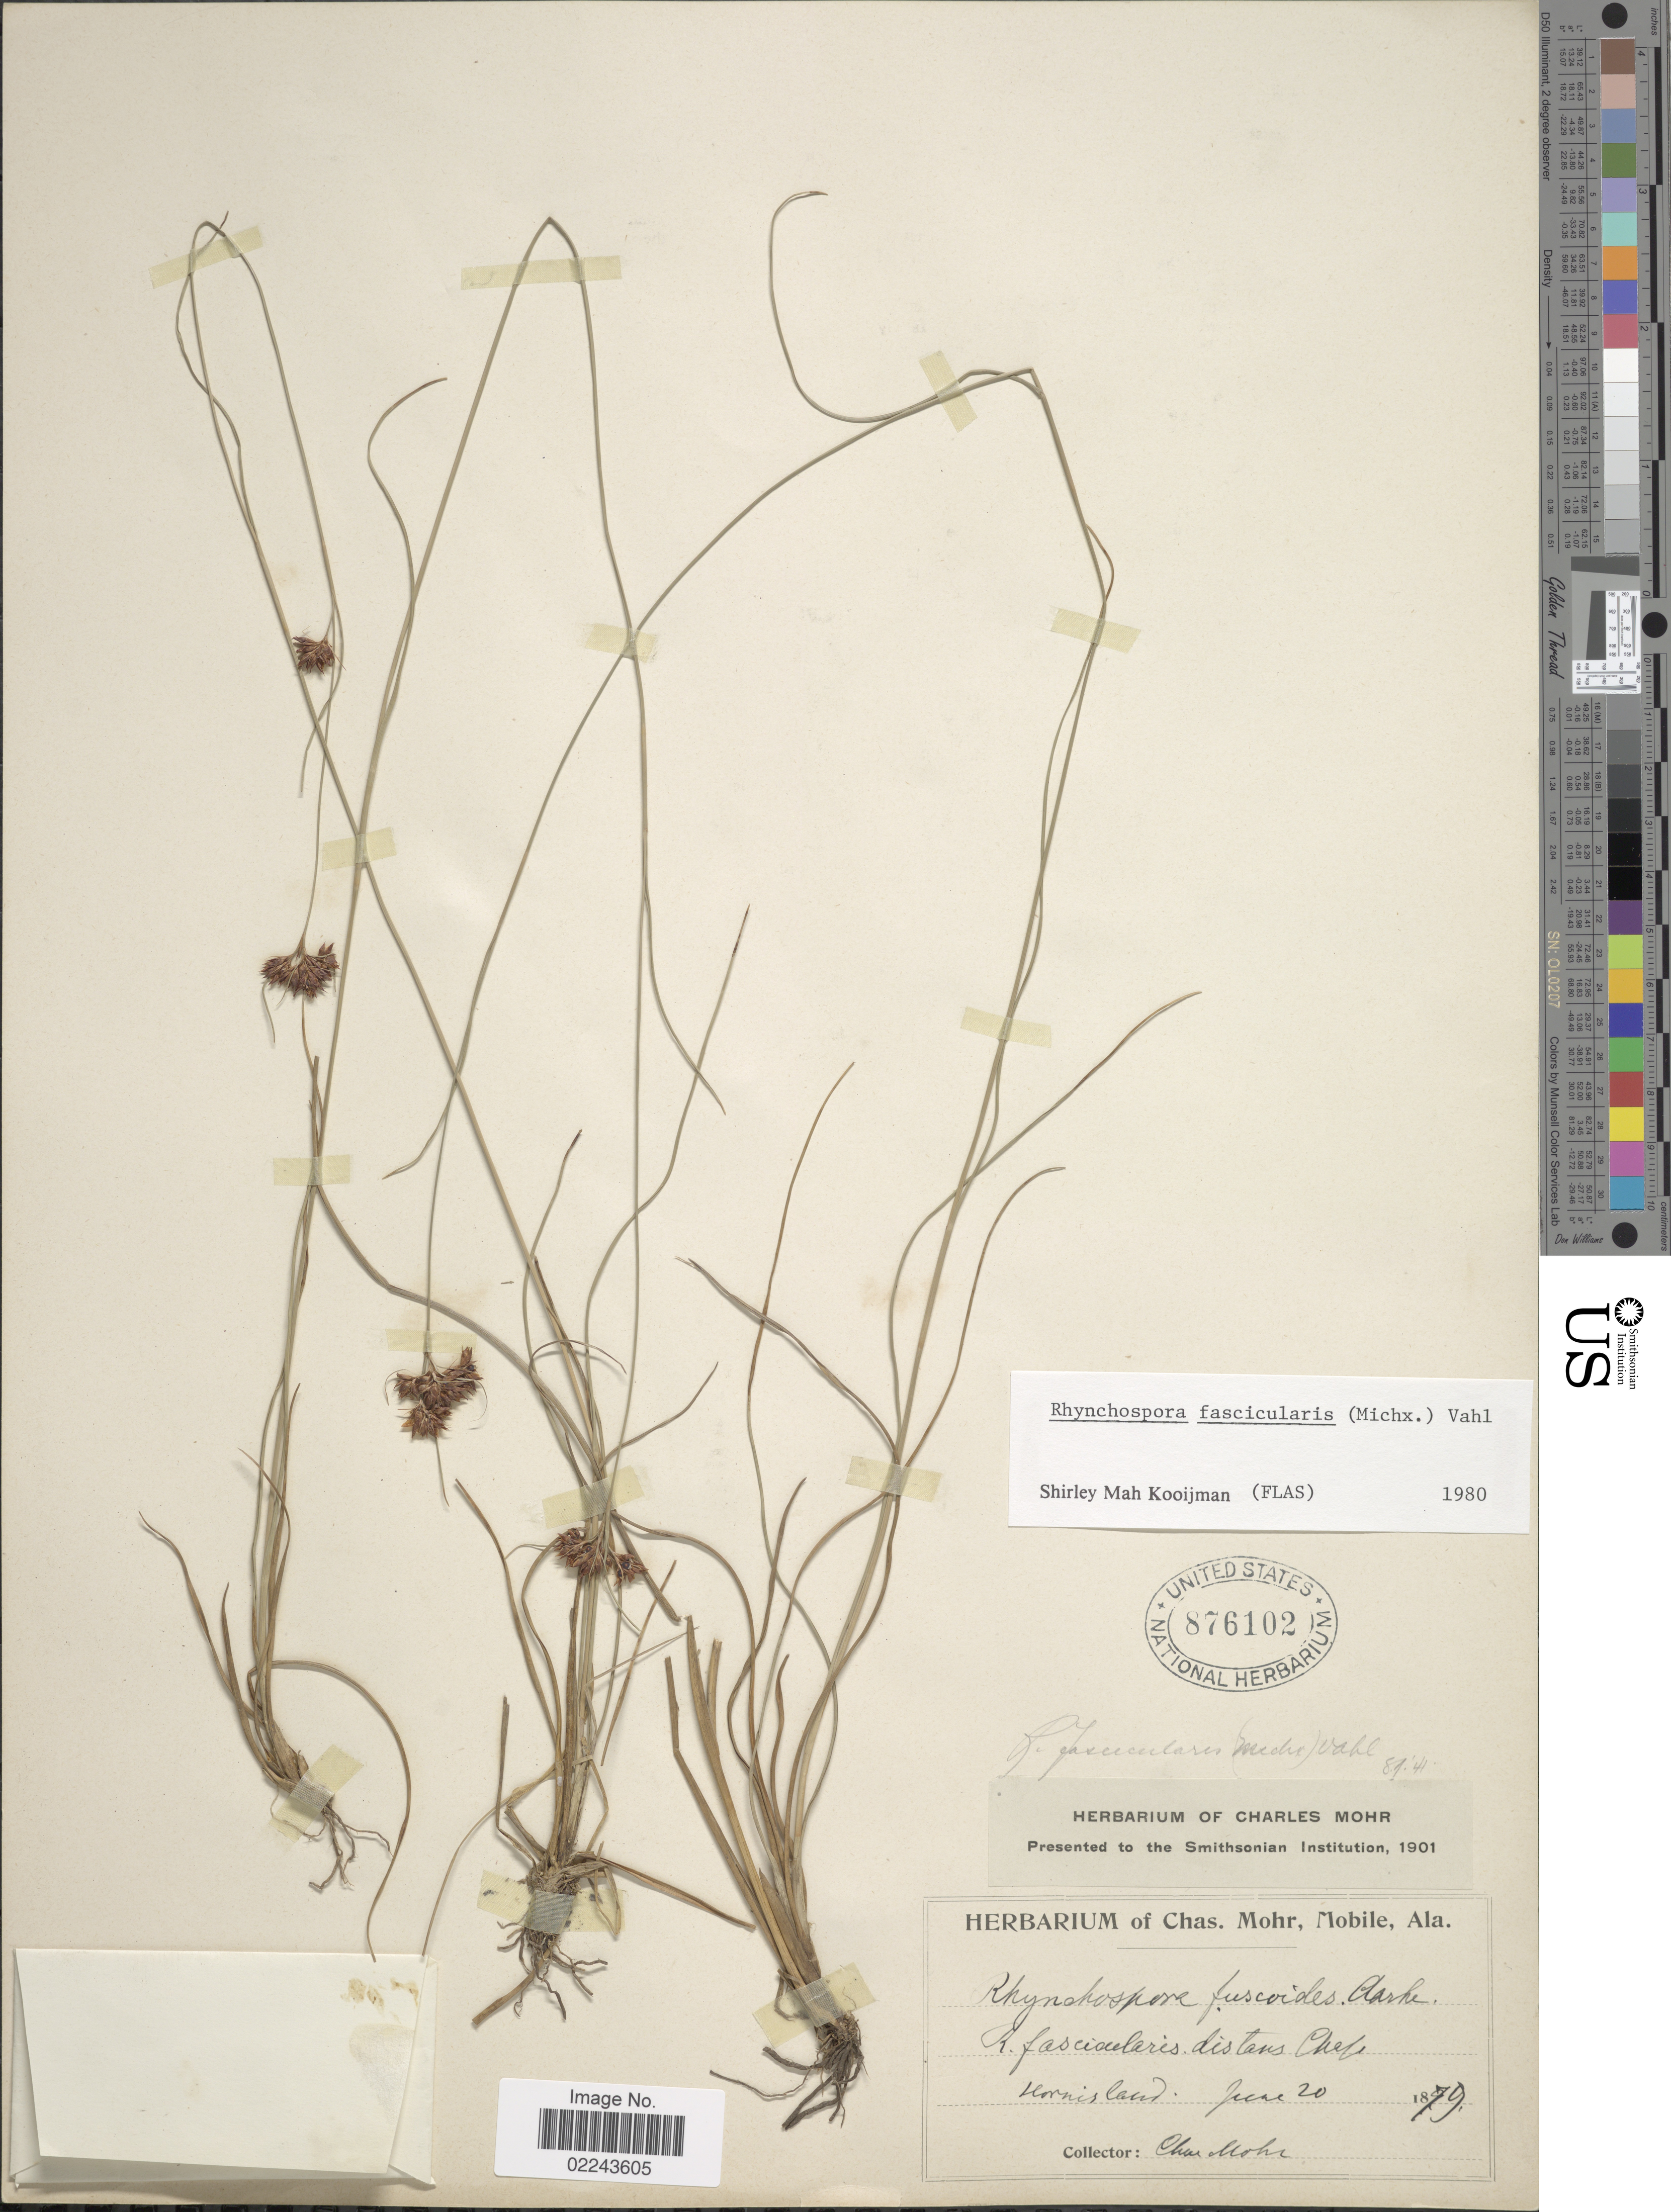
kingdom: Plantae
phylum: Tracheophyta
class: Liliopsida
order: Poales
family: Cyperaceae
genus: Rhynchospora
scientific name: Rhynchospora fascicularis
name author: (Michx.) Vahl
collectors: Mohr, C. T. (herbarium)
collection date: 1879-06-20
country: United States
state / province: Mississippi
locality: Horn Island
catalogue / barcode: US 876102